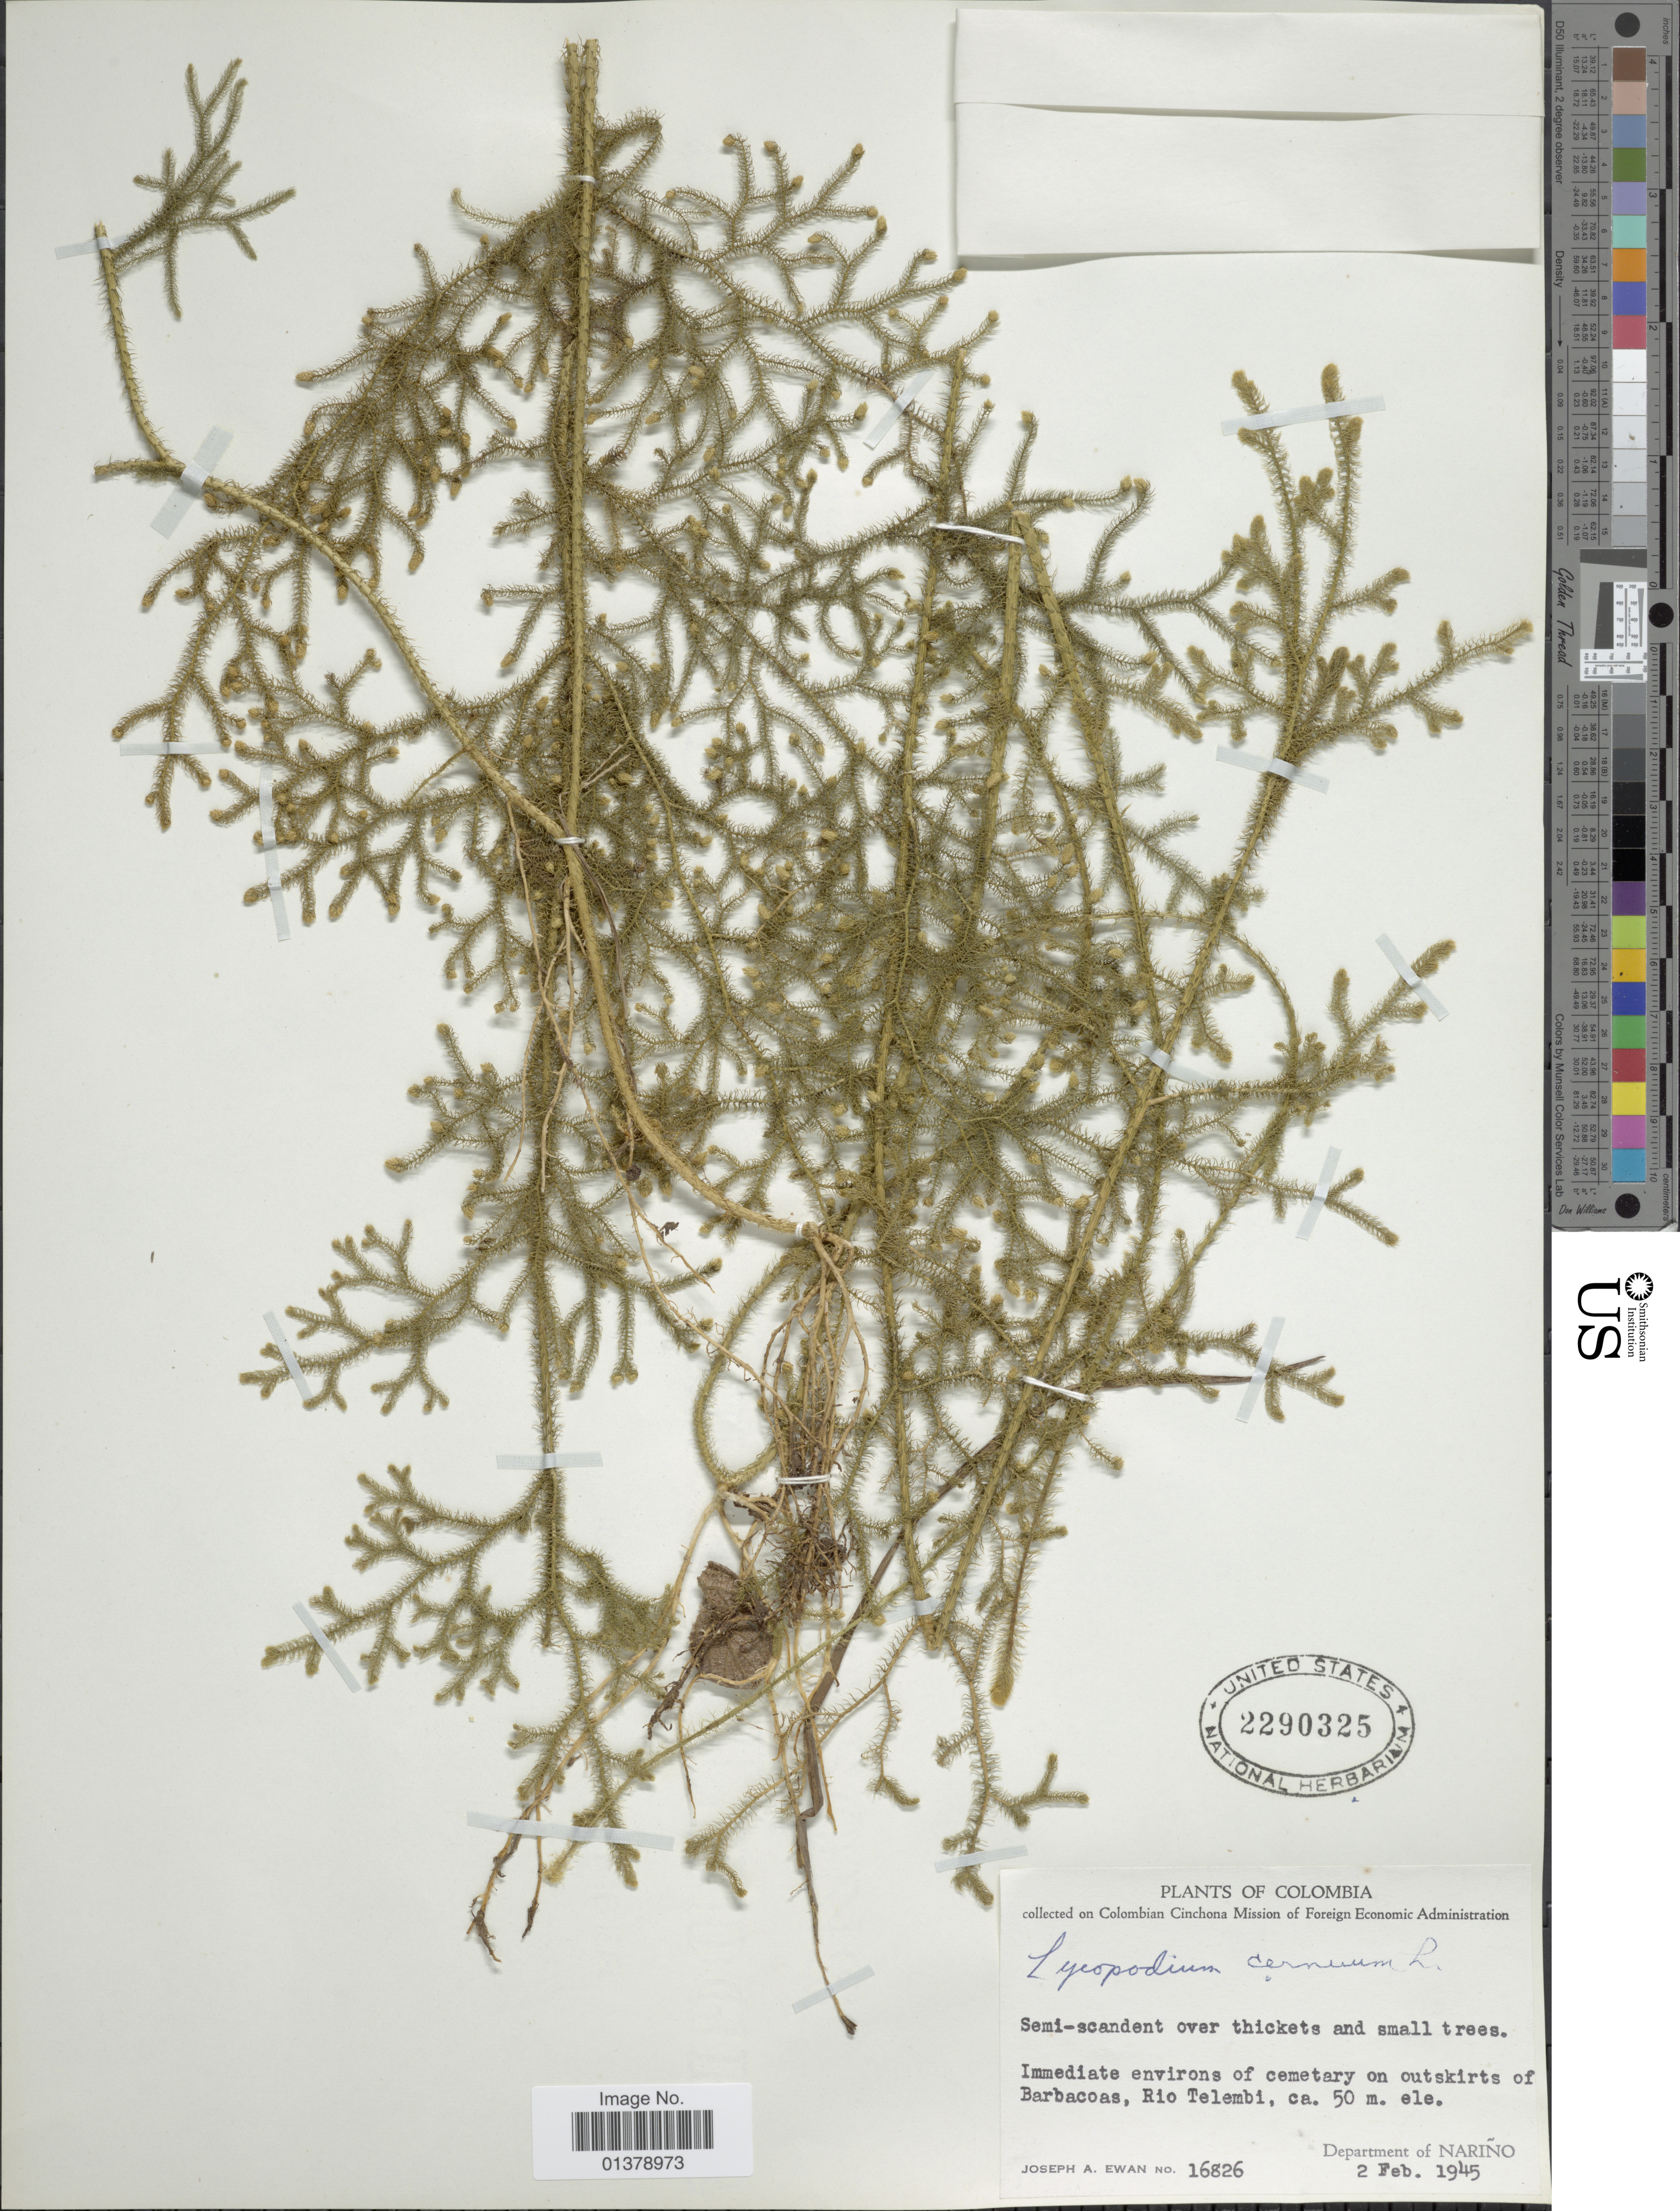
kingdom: Plantae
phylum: Tracheophyta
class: Lycopodiopsida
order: Lycopodiales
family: Lycopodiaceae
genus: Palhinhaea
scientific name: Palhinhaea cernua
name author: (L.) Vasc. & Franco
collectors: J. A. Ewan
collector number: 16826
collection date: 1945-02-02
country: Colombia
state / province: Nariño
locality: Immediate environs of cemetary on outskirts of Barbacoas, Rio Telembi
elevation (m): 50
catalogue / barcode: US 2290325